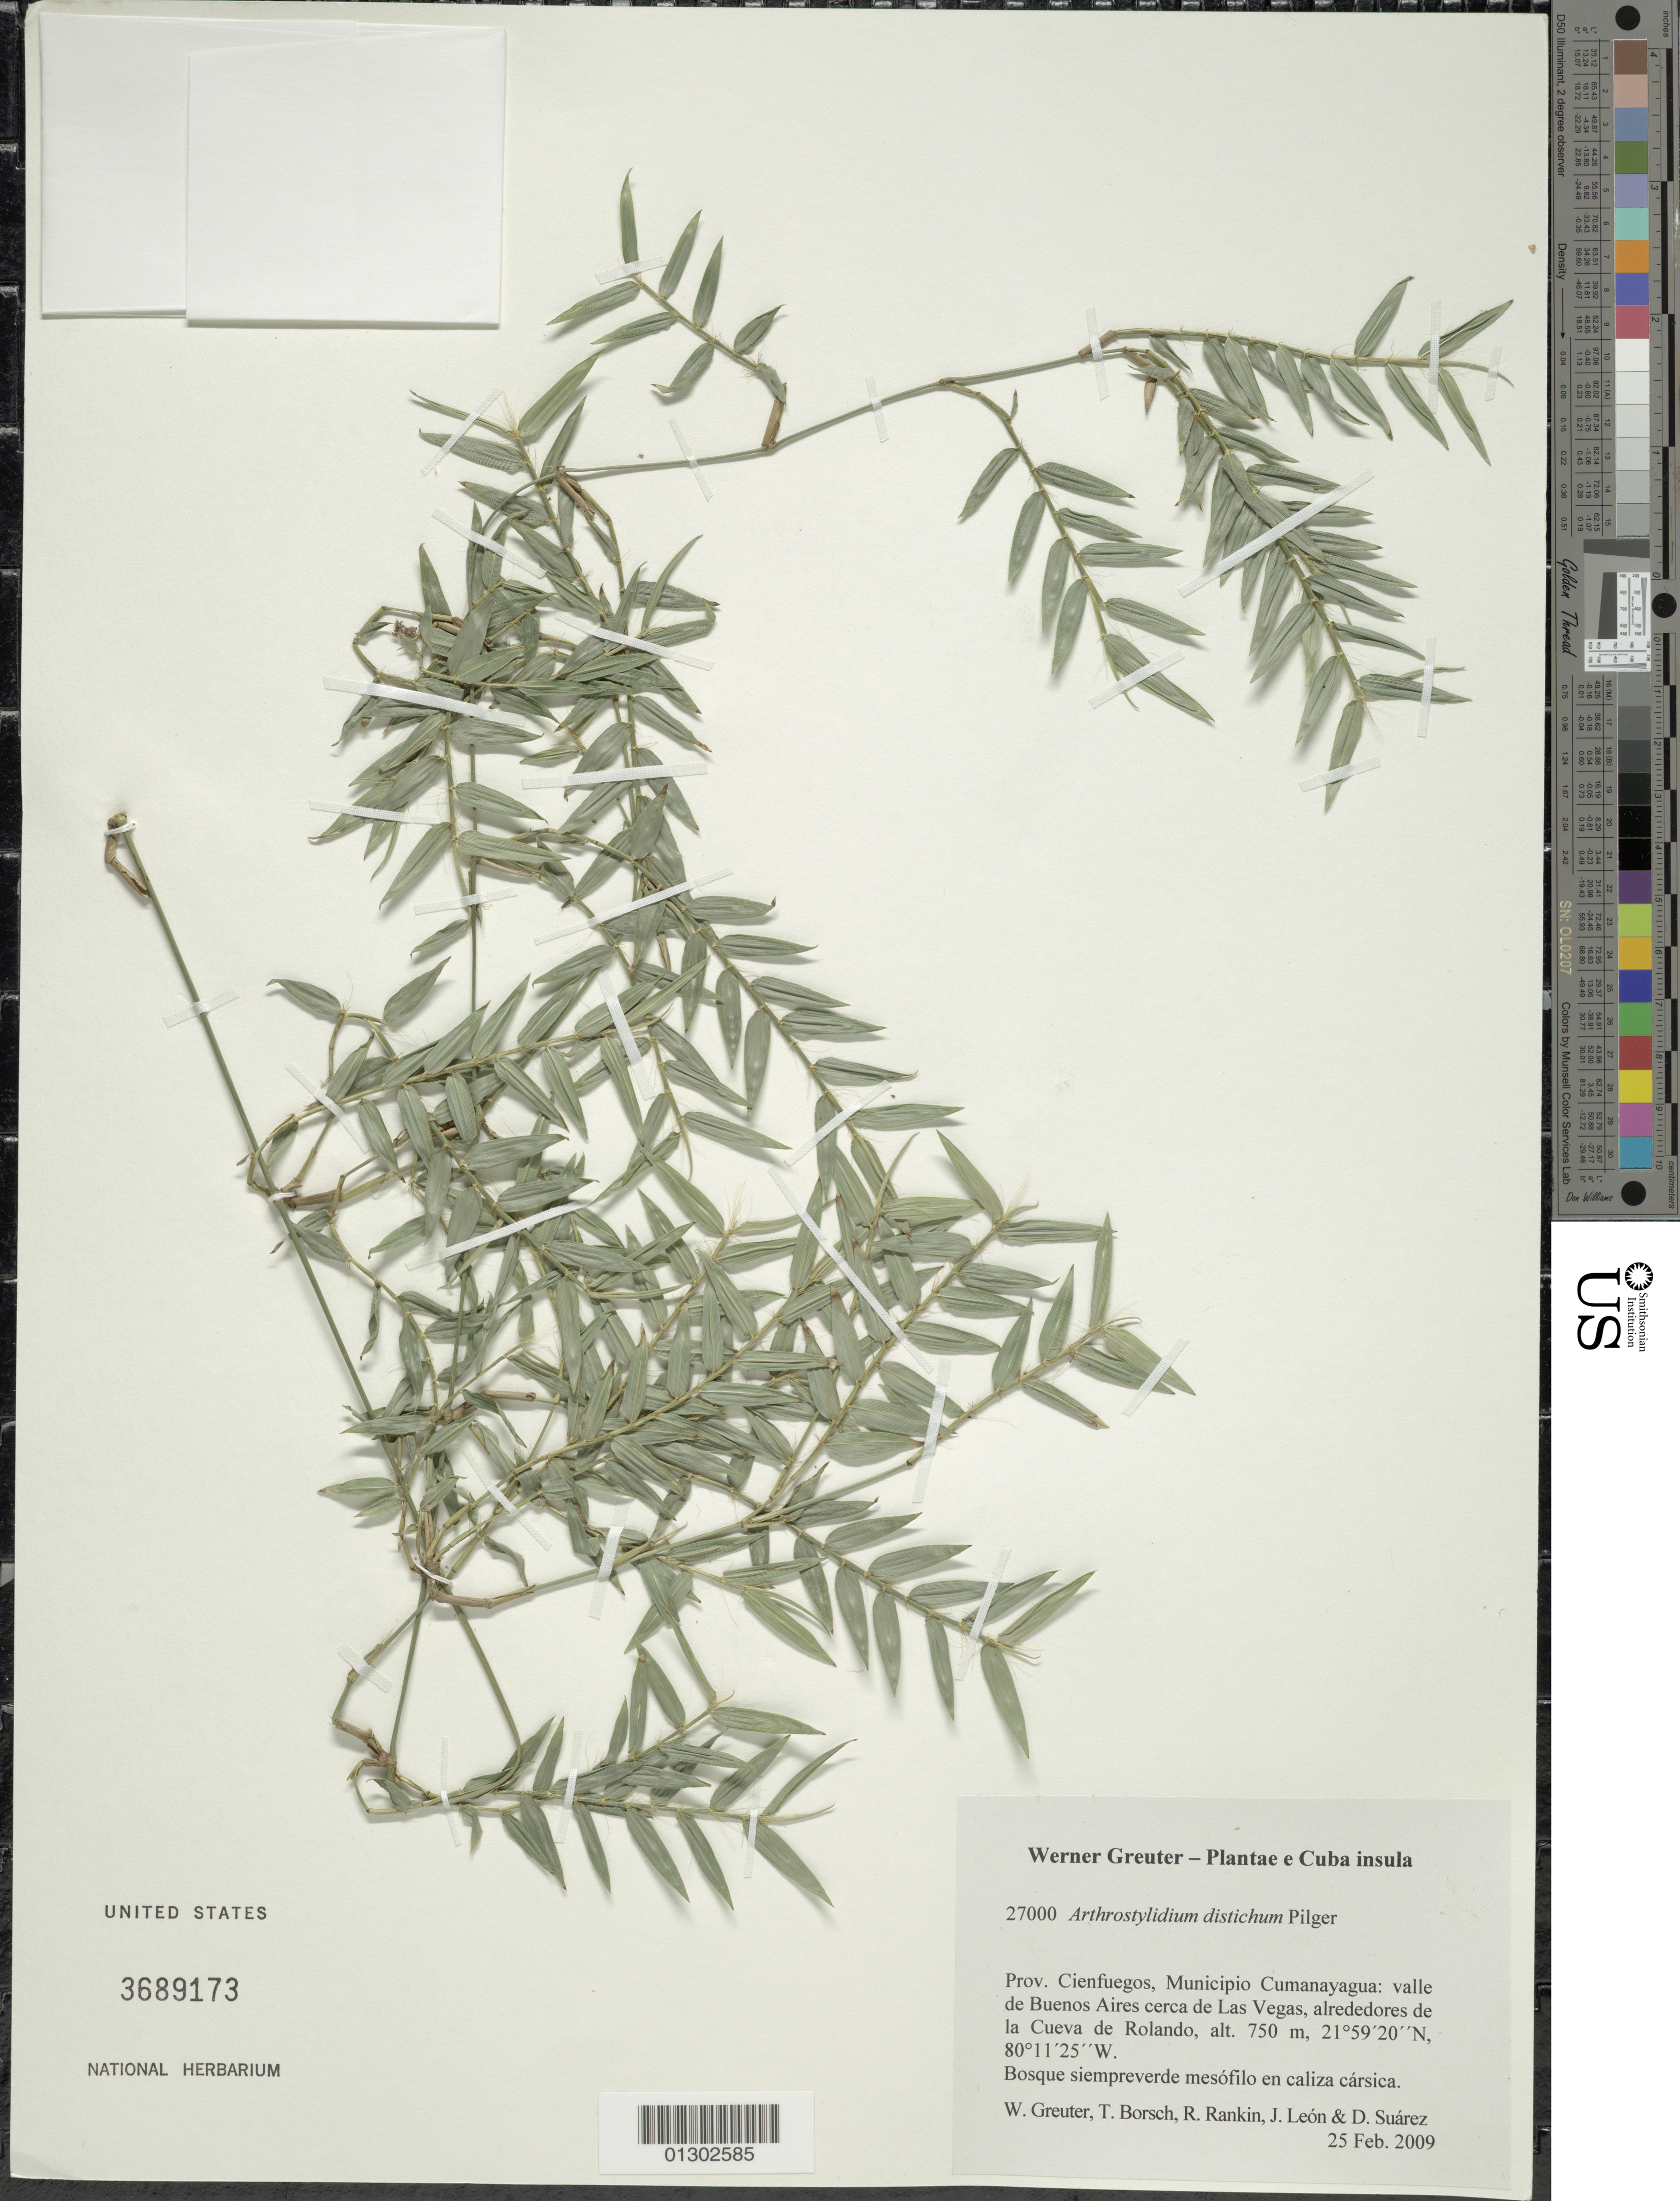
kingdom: Plantae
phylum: Tracheophyta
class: Liliopsida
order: Poales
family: Poaceae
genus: Arthrostylidium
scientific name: Arthrostylidium distichum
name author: Pilg. in Urb.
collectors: W. R. Greuter, T. Borsch, R. Rankin Rodriguez, J. León & D. Suárez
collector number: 27000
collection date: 2009-02-25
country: Cuba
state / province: Cienfuegos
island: Cuba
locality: Municipio Cumanayagua: valle de Buenos Aires cerca de Las Vegas, alrededores de la Cueva de Rolando.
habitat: Bosque siempreverde mesófilo en caliza cársica.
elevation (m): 750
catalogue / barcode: US 3689173